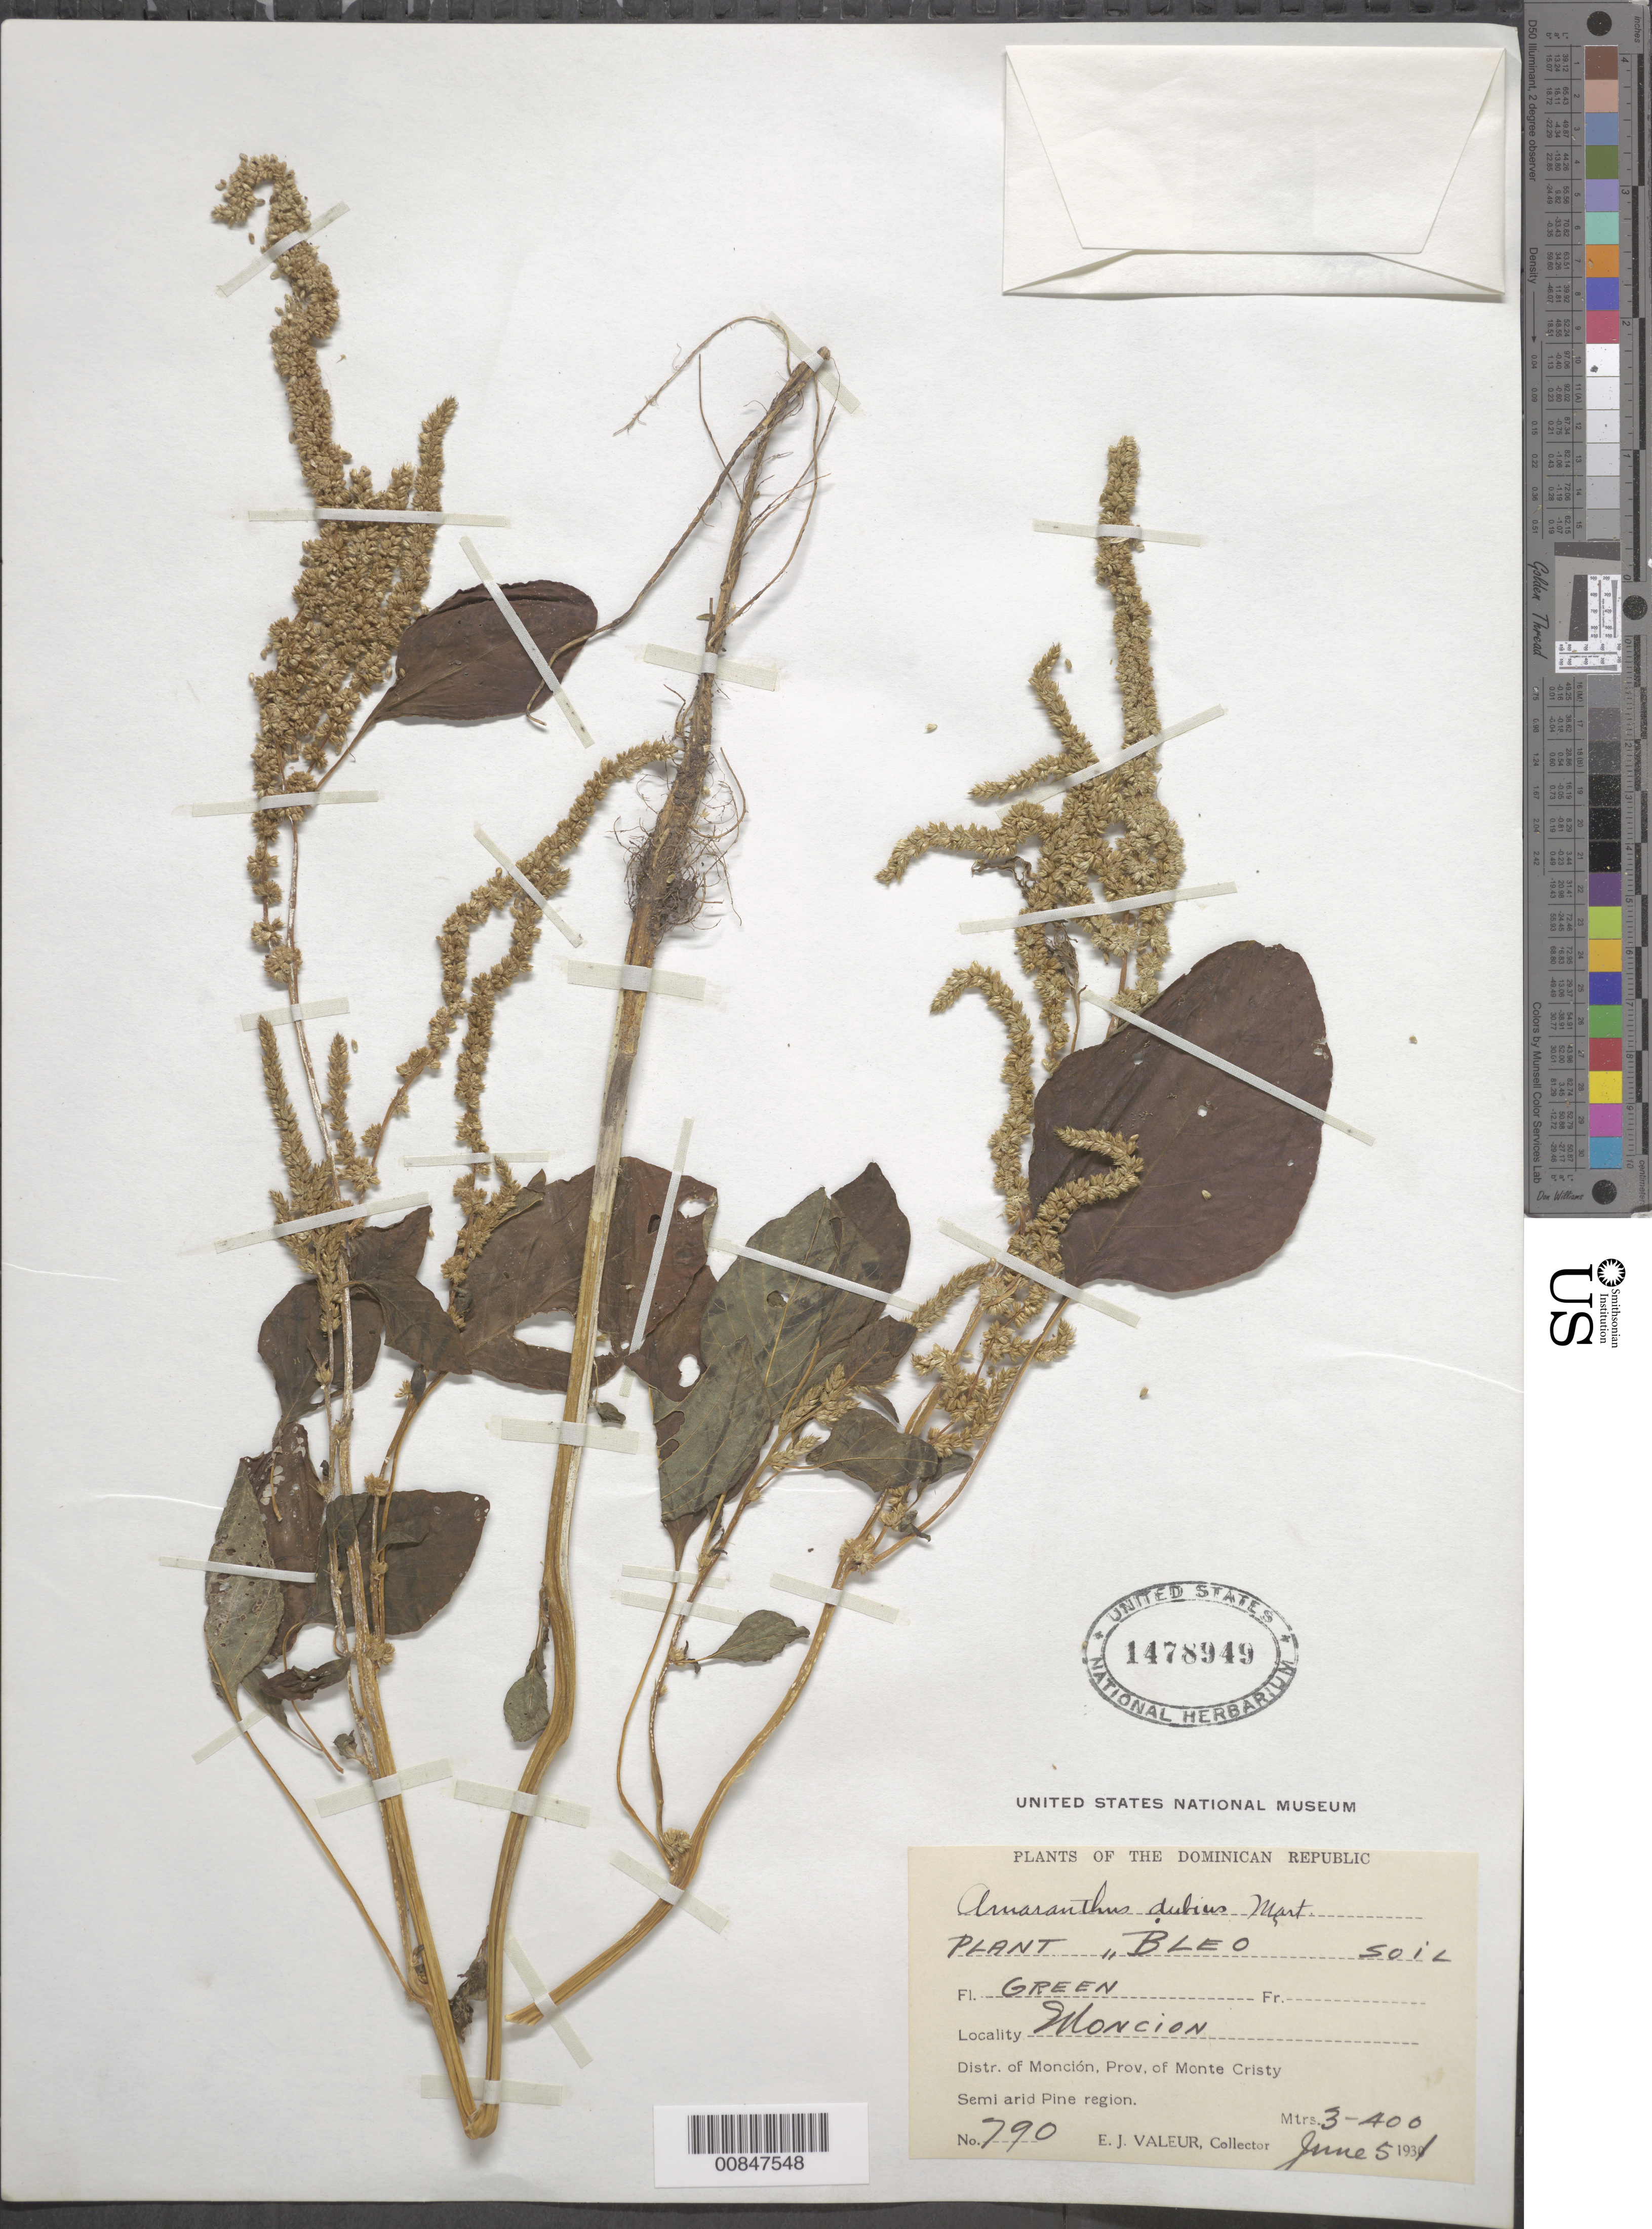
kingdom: Plantae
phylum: Tracheophyta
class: Magnoliopsida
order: Caryophyllales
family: Amaranthaceae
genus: Amaranthus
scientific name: Amaranthus dubius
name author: Mart. ex Thell.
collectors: E. Valeur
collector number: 790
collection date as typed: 05 Jun 1931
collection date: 1931-06-05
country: Dominican Republic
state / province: Monte Cristi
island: Hispaniola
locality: Monción, Distr. of Monción.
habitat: Semi arid Pine region. Soil.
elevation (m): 300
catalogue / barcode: US 1478949